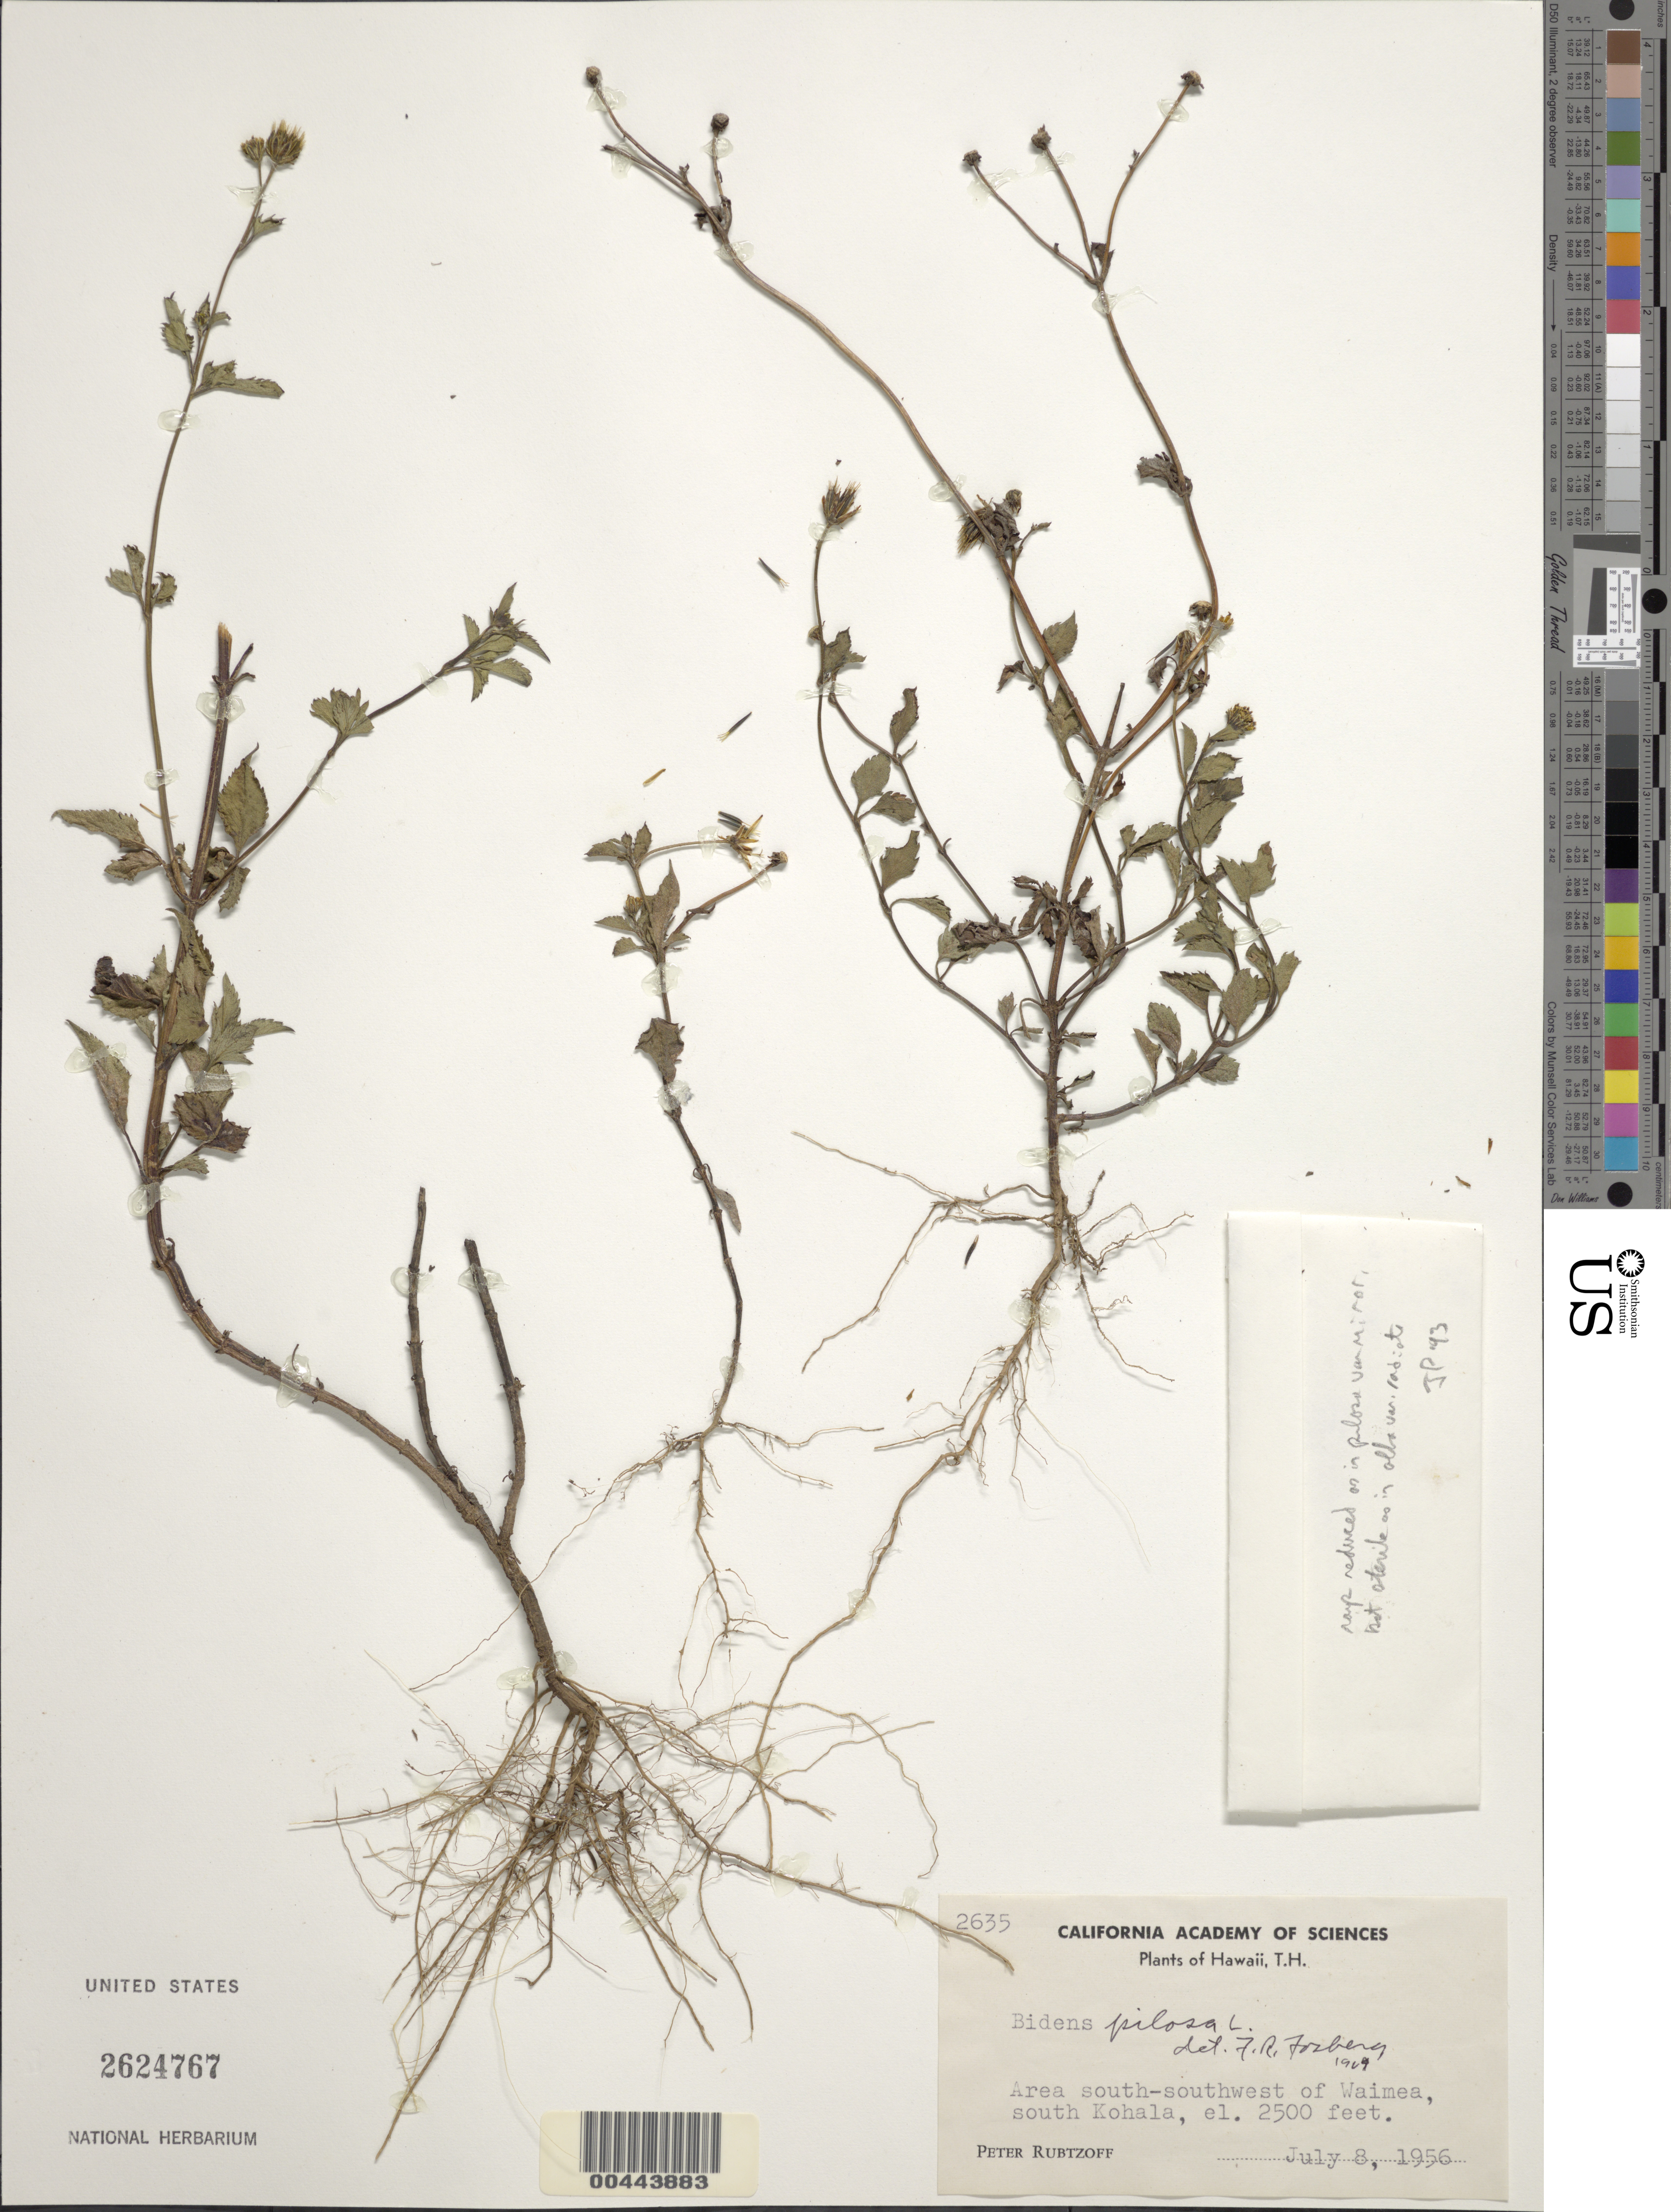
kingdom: Plantae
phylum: Tracheophyta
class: Magnoliopsida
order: Asterales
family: Asteraceae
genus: Bidens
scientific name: Bidens pilosa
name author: L.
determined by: Fosberg, F. R.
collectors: P. Rubtzoff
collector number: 2635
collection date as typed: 8 Jul 1956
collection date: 1956-07-08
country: United States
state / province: Hawaii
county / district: Hawaii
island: Hawaii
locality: Area S-SW of Waimea, S Kohala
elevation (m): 762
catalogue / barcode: US 2624767